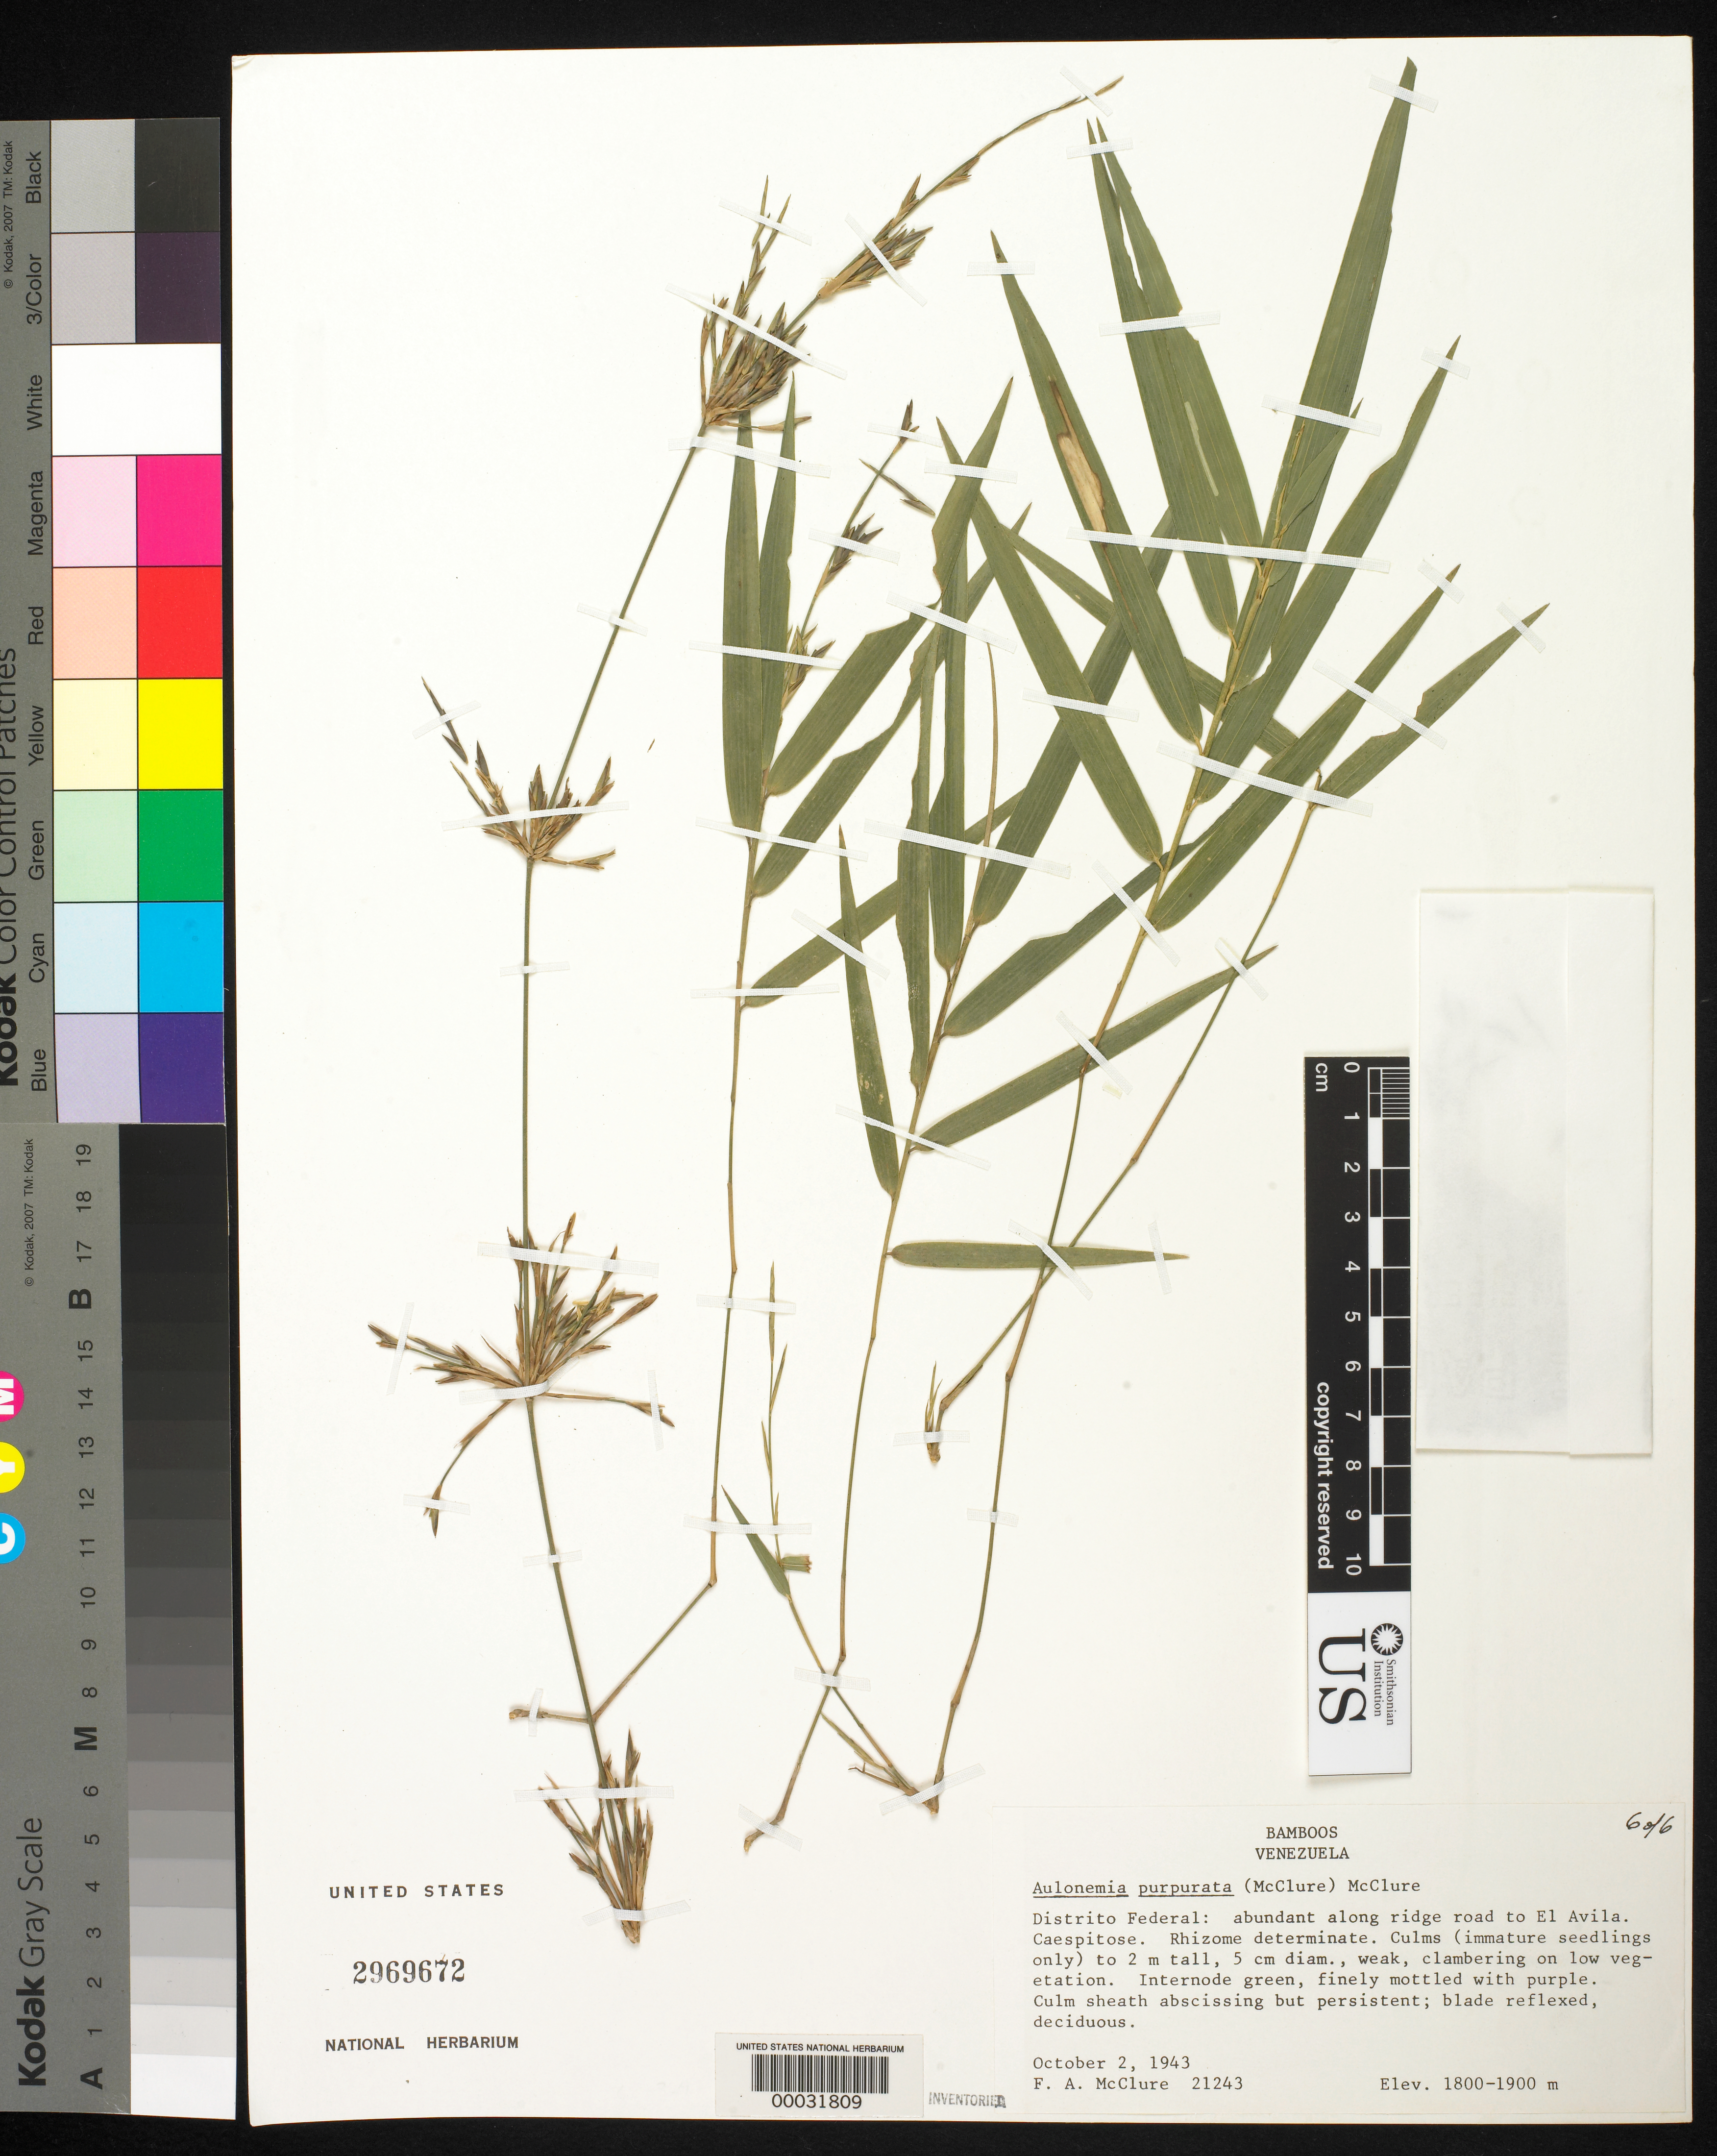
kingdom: Plantae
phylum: Tracheophyta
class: Liliopsida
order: Poales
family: Poaceae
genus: Aulonemia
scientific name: Aulonemia purpurata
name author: (McClure) McClure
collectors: F. A. McClure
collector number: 21243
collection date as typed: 02 Oct 1943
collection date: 1943-10-02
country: Venezuela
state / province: Miranda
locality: El avila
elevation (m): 1800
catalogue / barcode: US 2969672